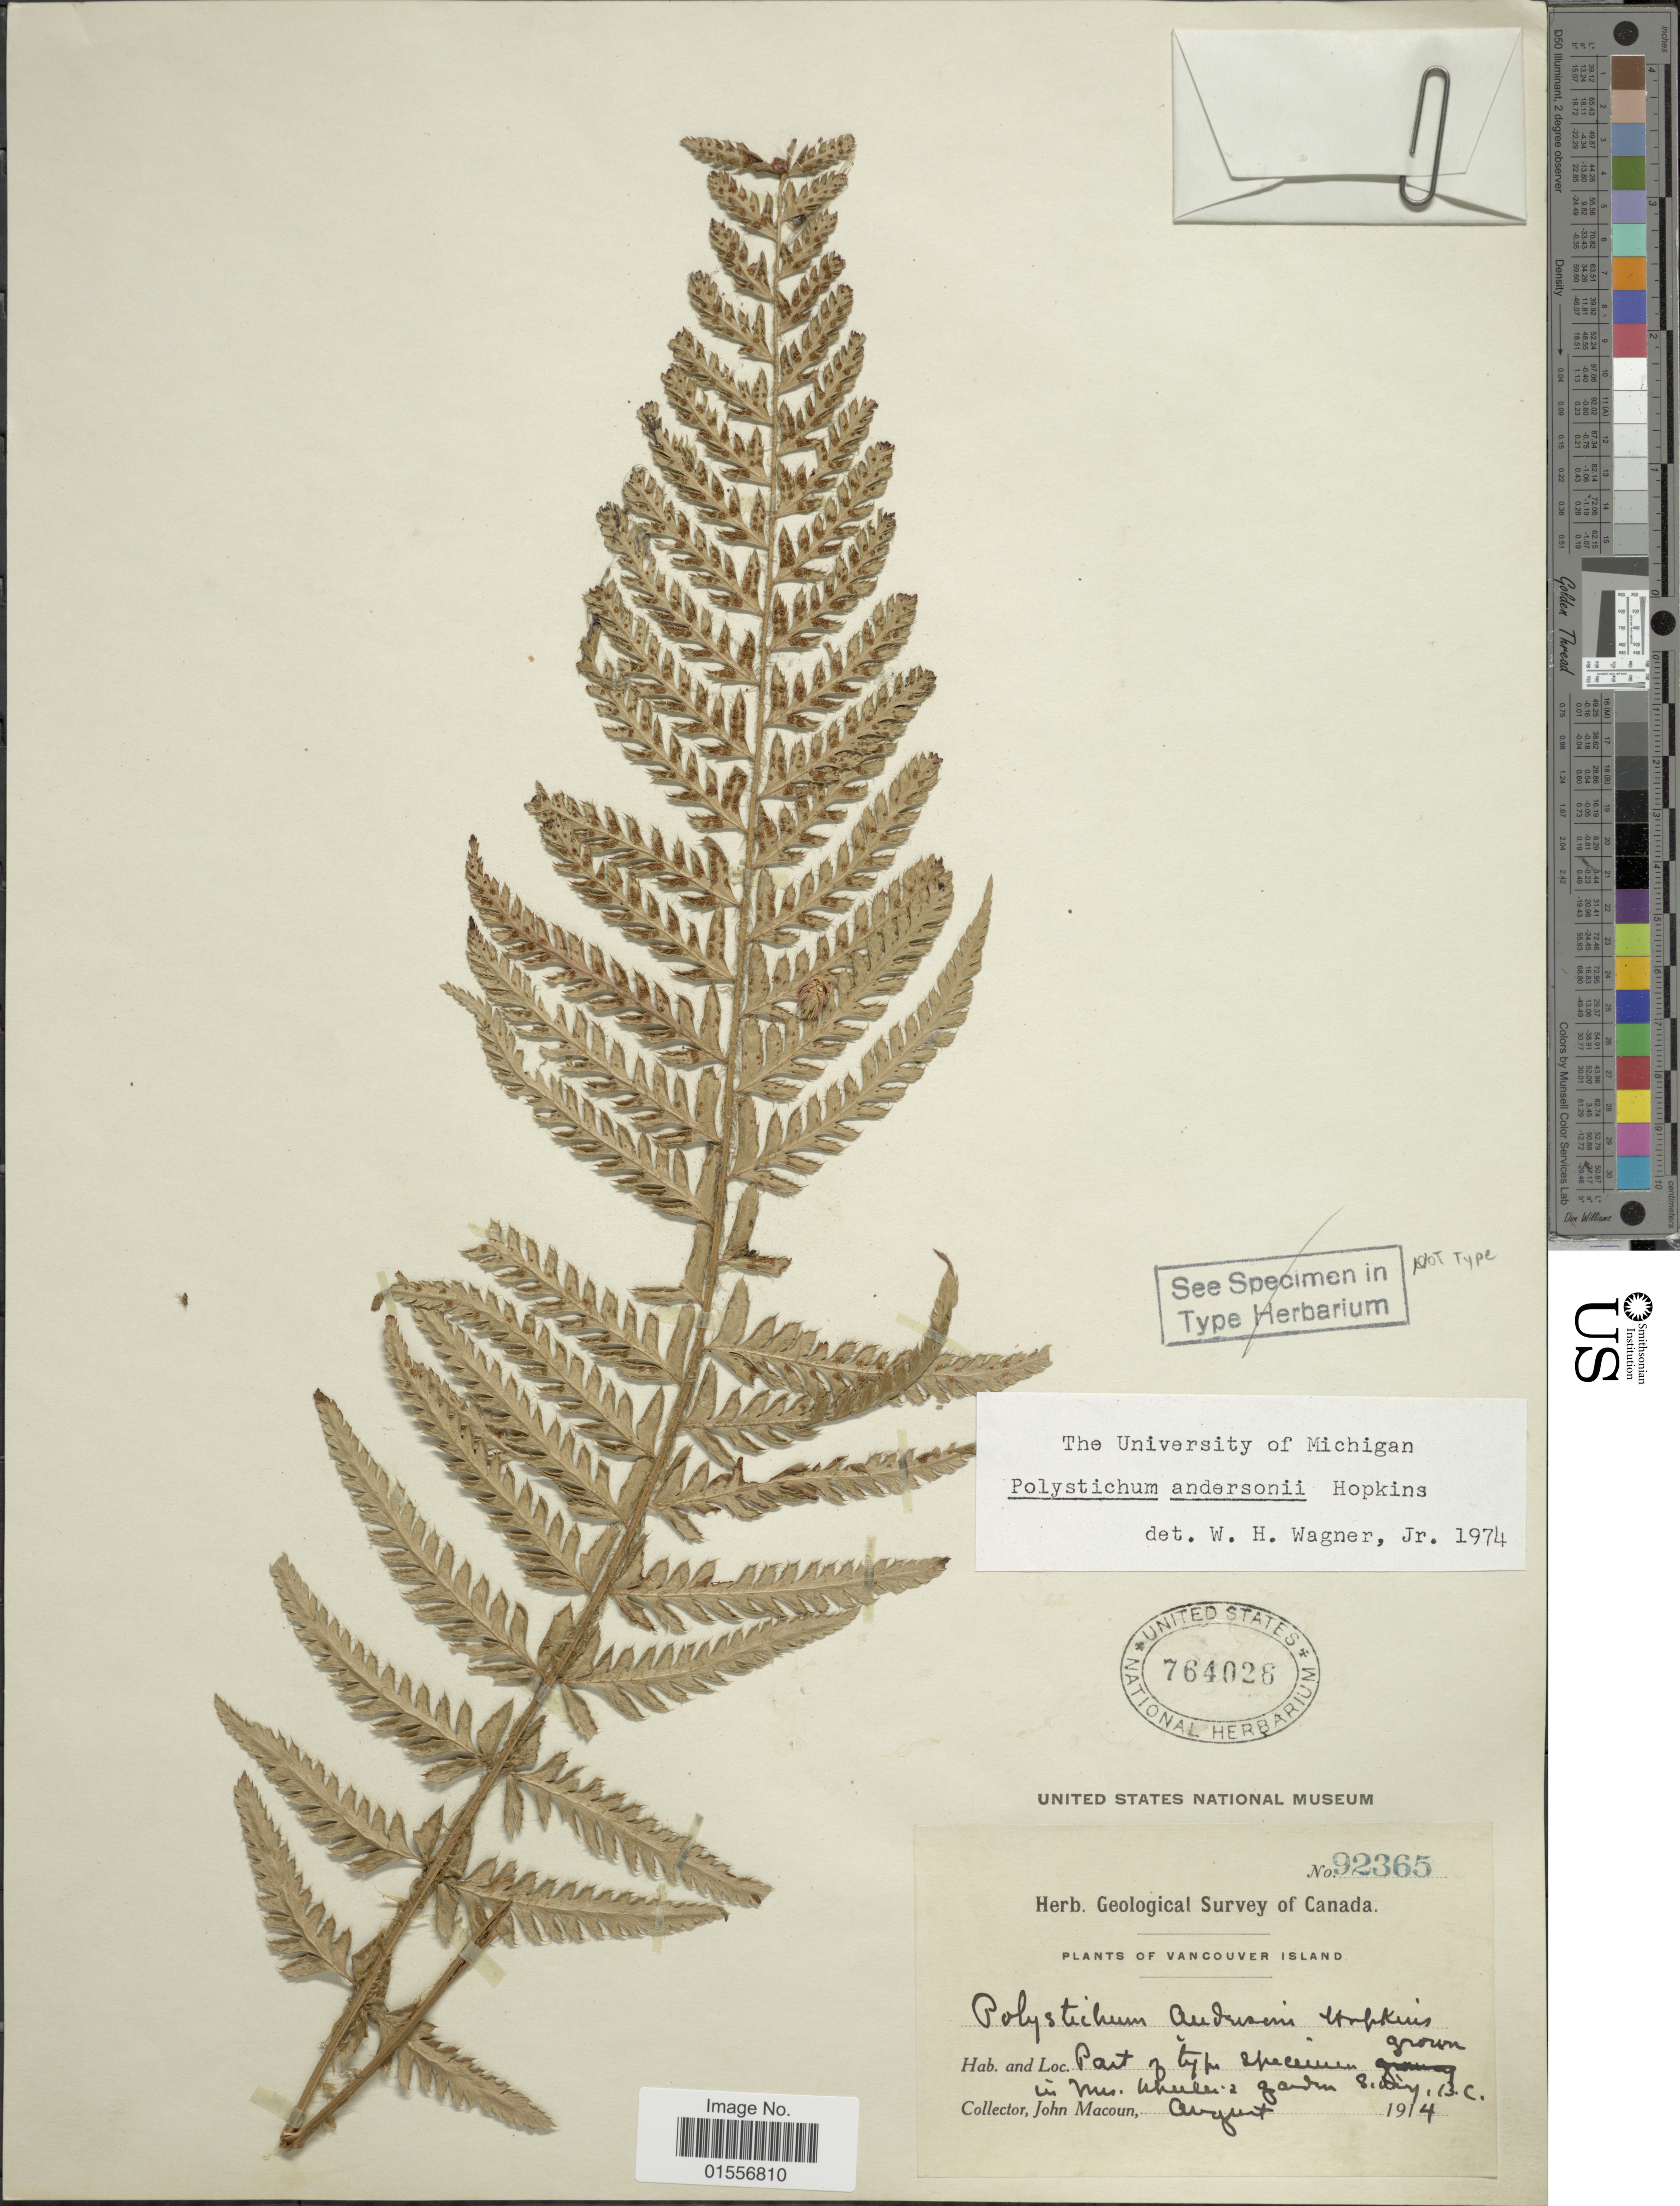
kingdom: Plantae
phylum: Tracheophyta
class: Polypodiopsida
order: Polypodiales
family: Dryopteridaceae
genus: Polystichum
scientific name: Polystichum andersonii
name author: Hopkins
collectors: J. Macoun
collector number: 92365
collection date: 1914-08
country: Canada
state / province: British Columbia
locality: Vancouver Island, in Mr. Wheeler's garden, Sidney, B. C.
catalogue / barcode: US 764026